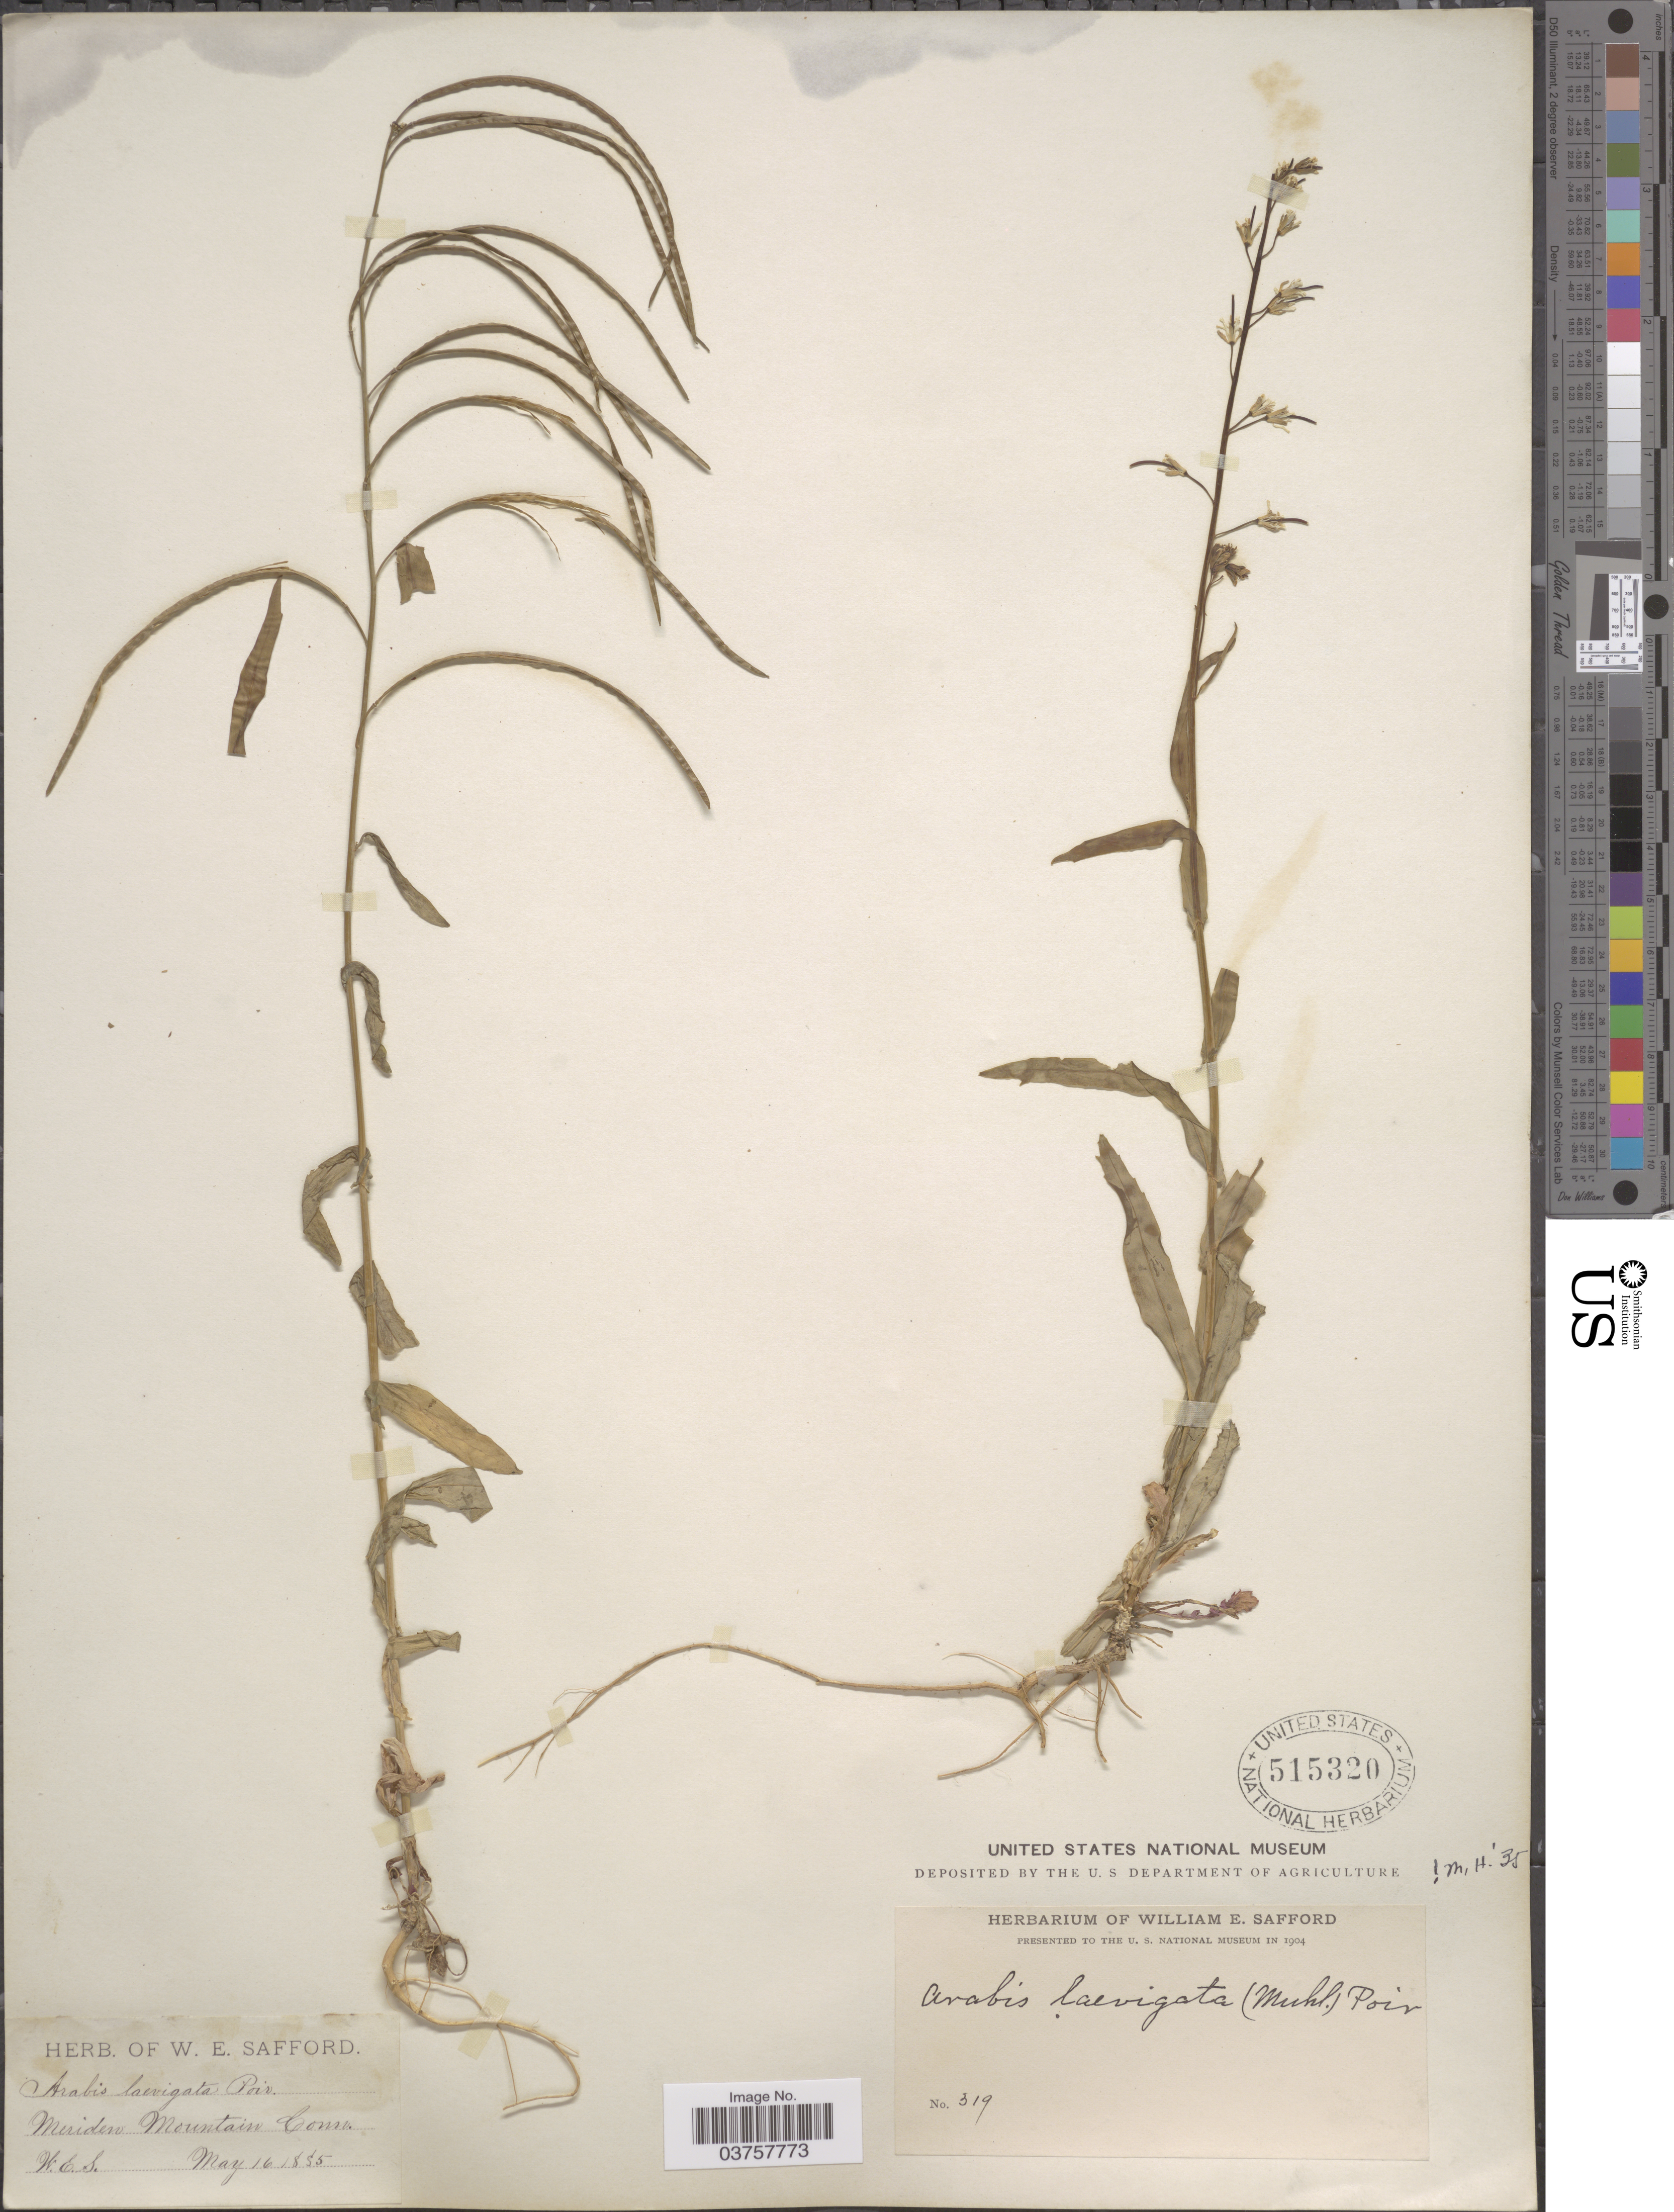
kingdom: Plantae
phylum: Tracheophyta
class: Magnoliopsida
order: Brassicales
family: Brassicaceae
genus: Arabis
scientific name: Arabis laevigata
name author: (Muhl. ex Willd.) Poir.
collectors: W. E. Safford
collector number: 319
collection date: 1885-05-16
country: United States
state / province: Connecticut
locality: Meriden Mountain.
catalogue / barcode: US 515320